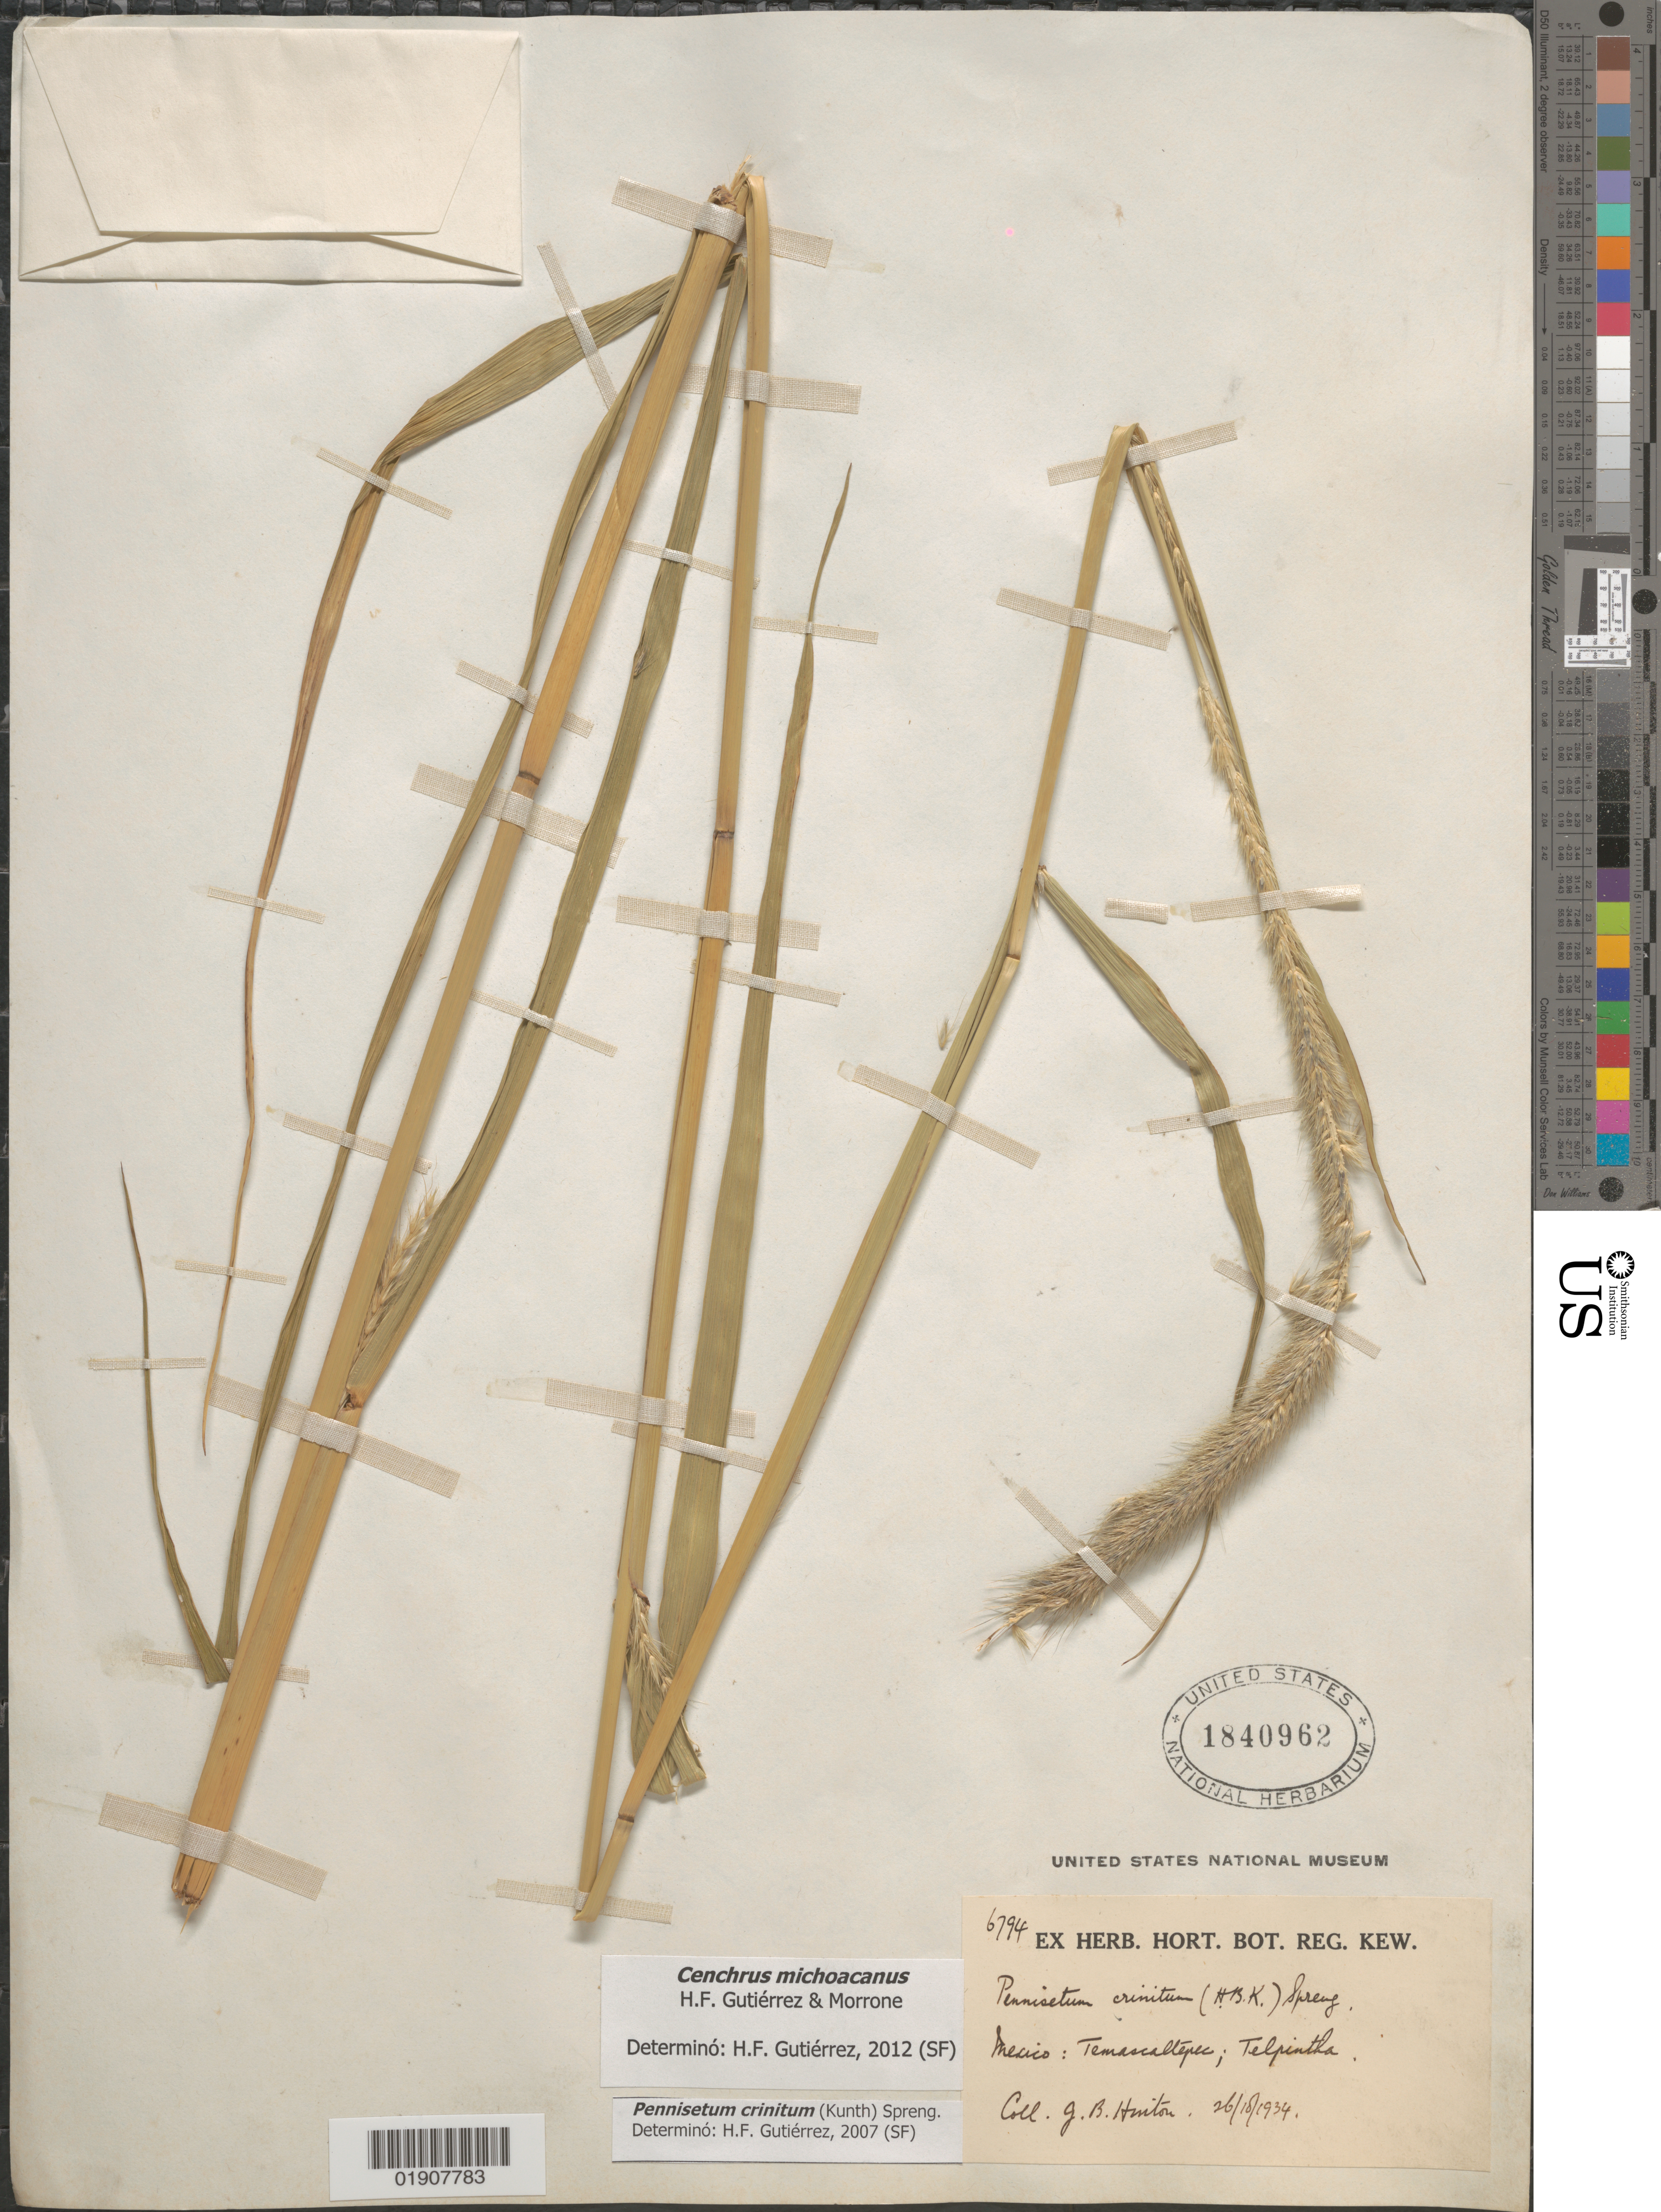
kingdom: Plantae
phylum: Tracheophyta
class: Liliopsida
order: Poales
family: Poaceae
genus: Cenchrus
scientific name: Cenchrus michoacanus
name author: H.F. Gut. & Morrone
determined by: Gutiérrez, H. F.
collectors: G. B. Hinton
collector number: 6794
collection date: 1934-10-26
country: Mexico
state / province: México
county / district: Temascaltepec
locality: Temascaltepec, Telpintha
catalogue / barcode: US 1840962